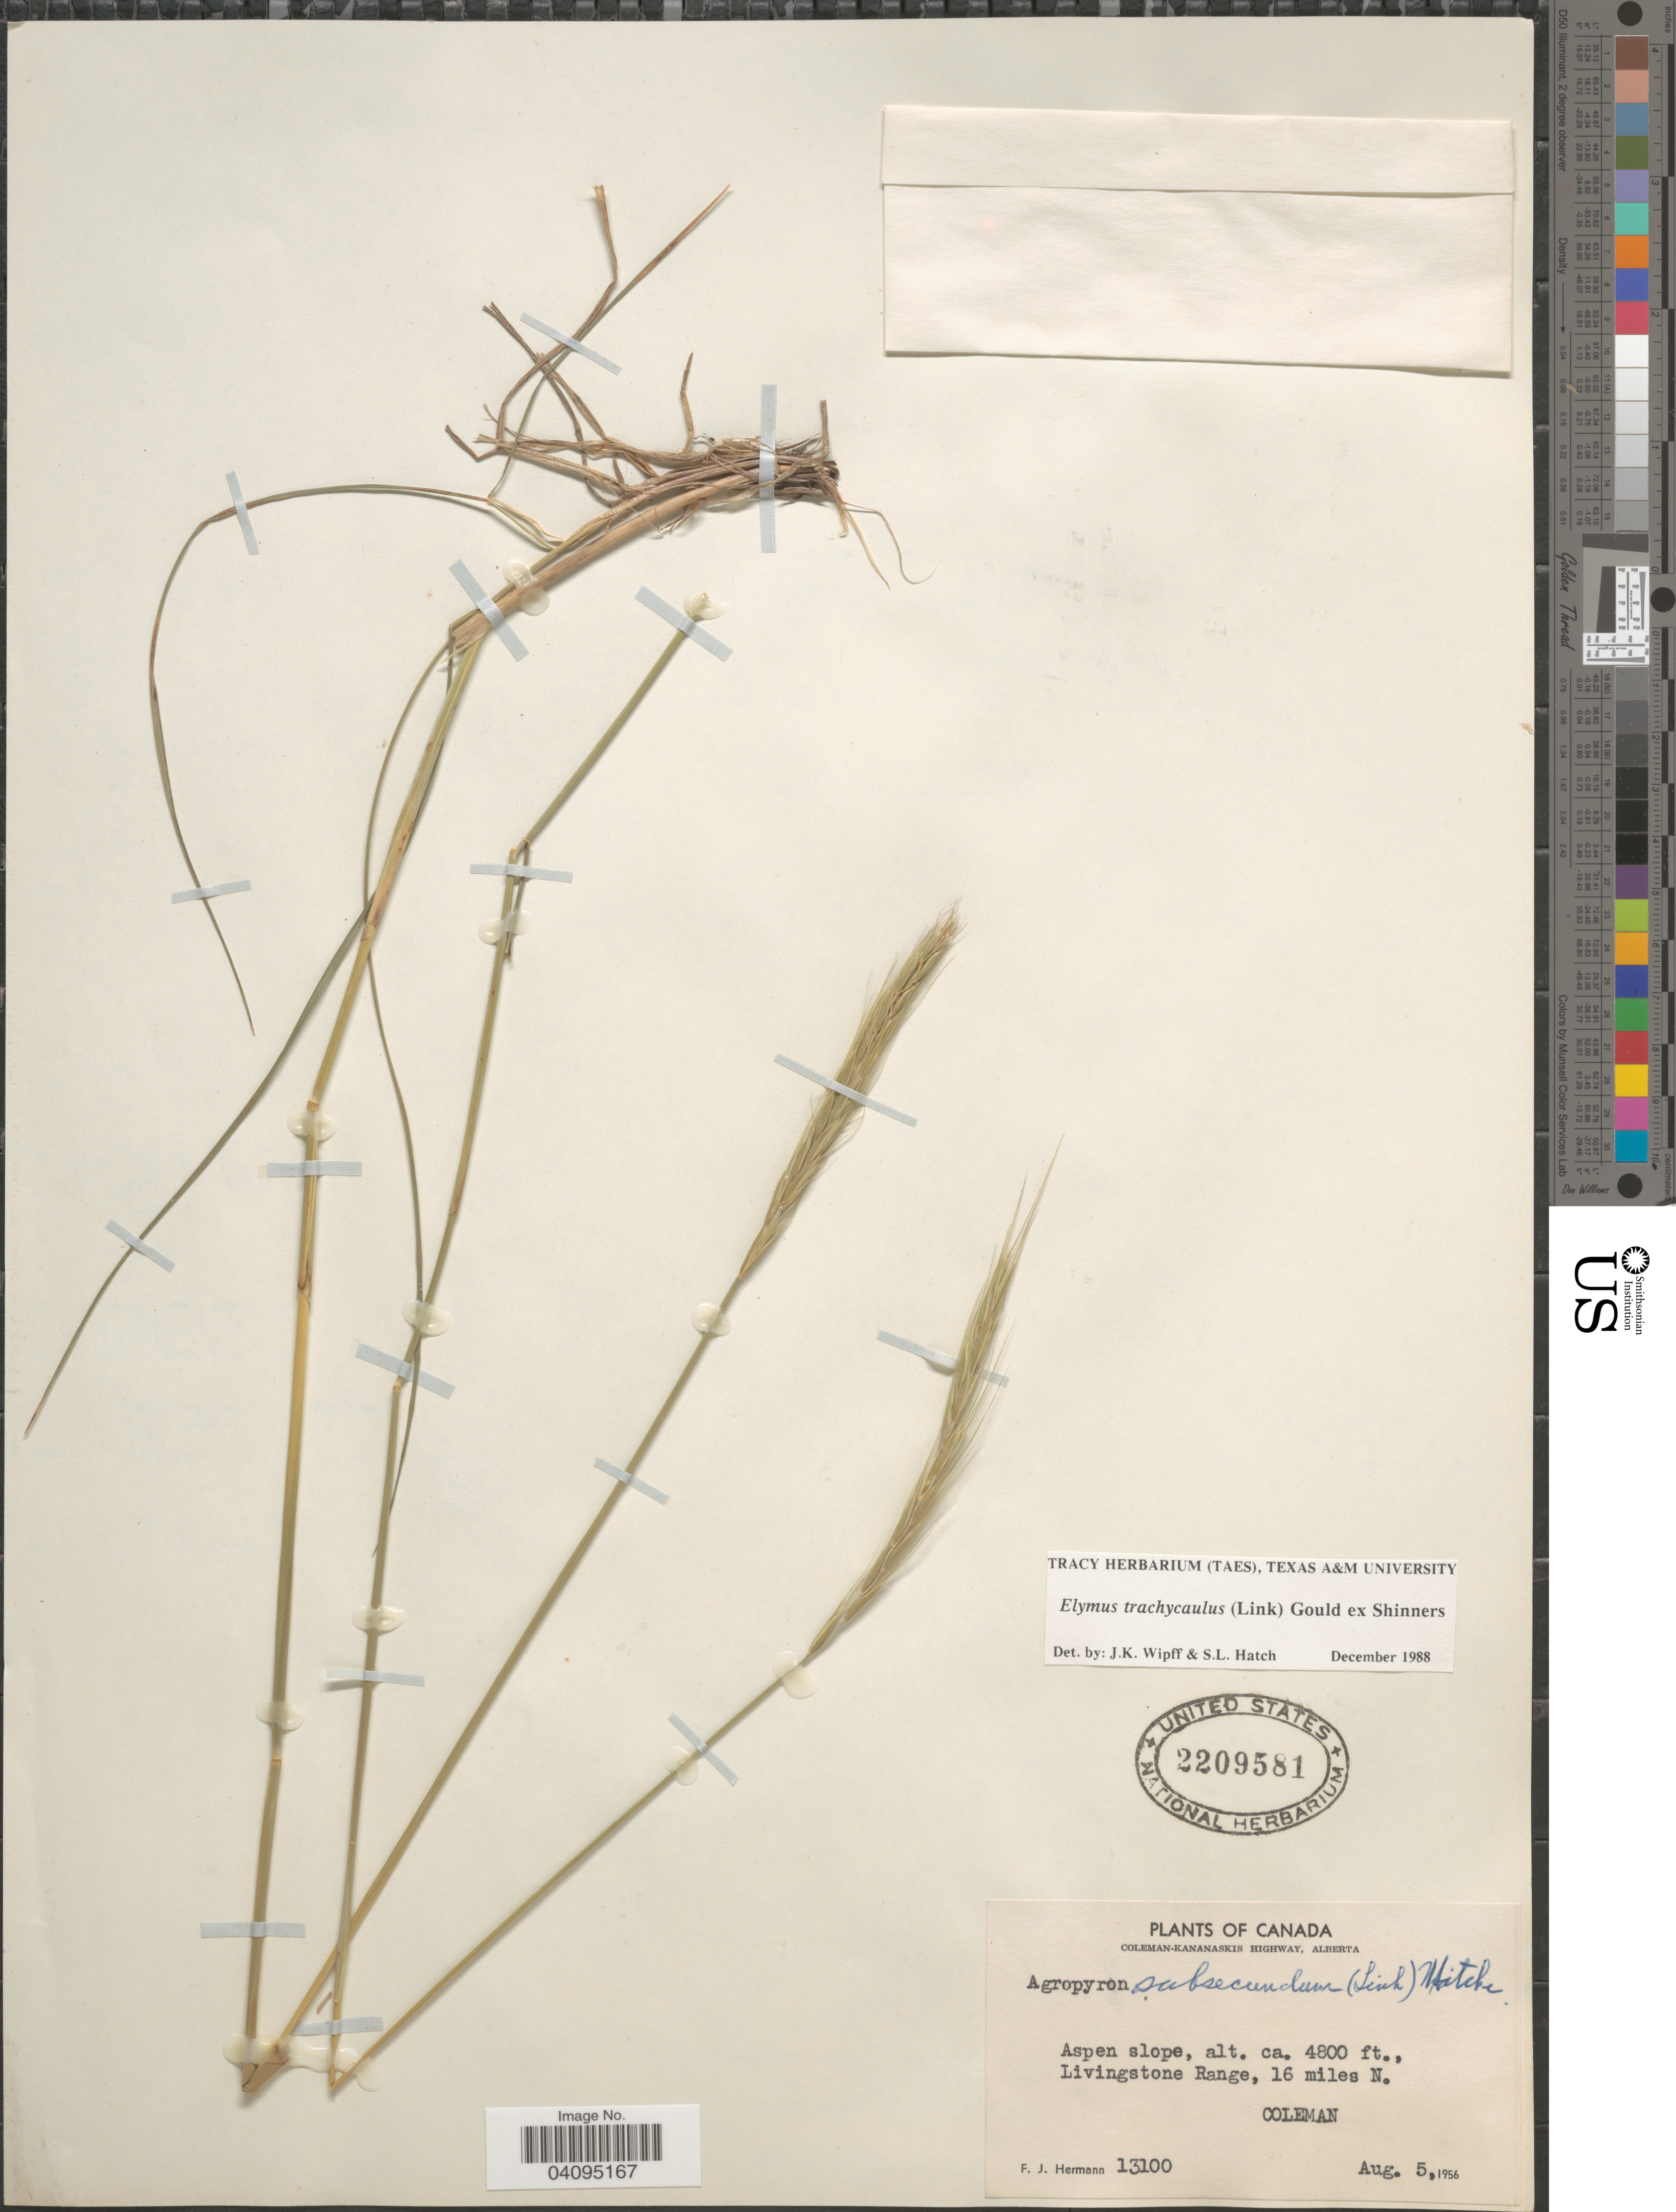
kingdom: Plantae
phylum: Tracheophyta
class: Liliopsida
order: Poales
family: Poaceae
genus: Elymus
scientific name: Elymus trachycaulus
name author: (Link) Gould ex Shinners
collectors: F. J. Hermann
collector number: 13100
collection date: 1956-08-05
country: Canada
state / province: Alberta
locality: Coleman-Kananaskis Highway. Aspen slope, Livingstone Range, 16 miles N. Coleman.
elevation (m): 1463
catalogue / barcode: US 2209581